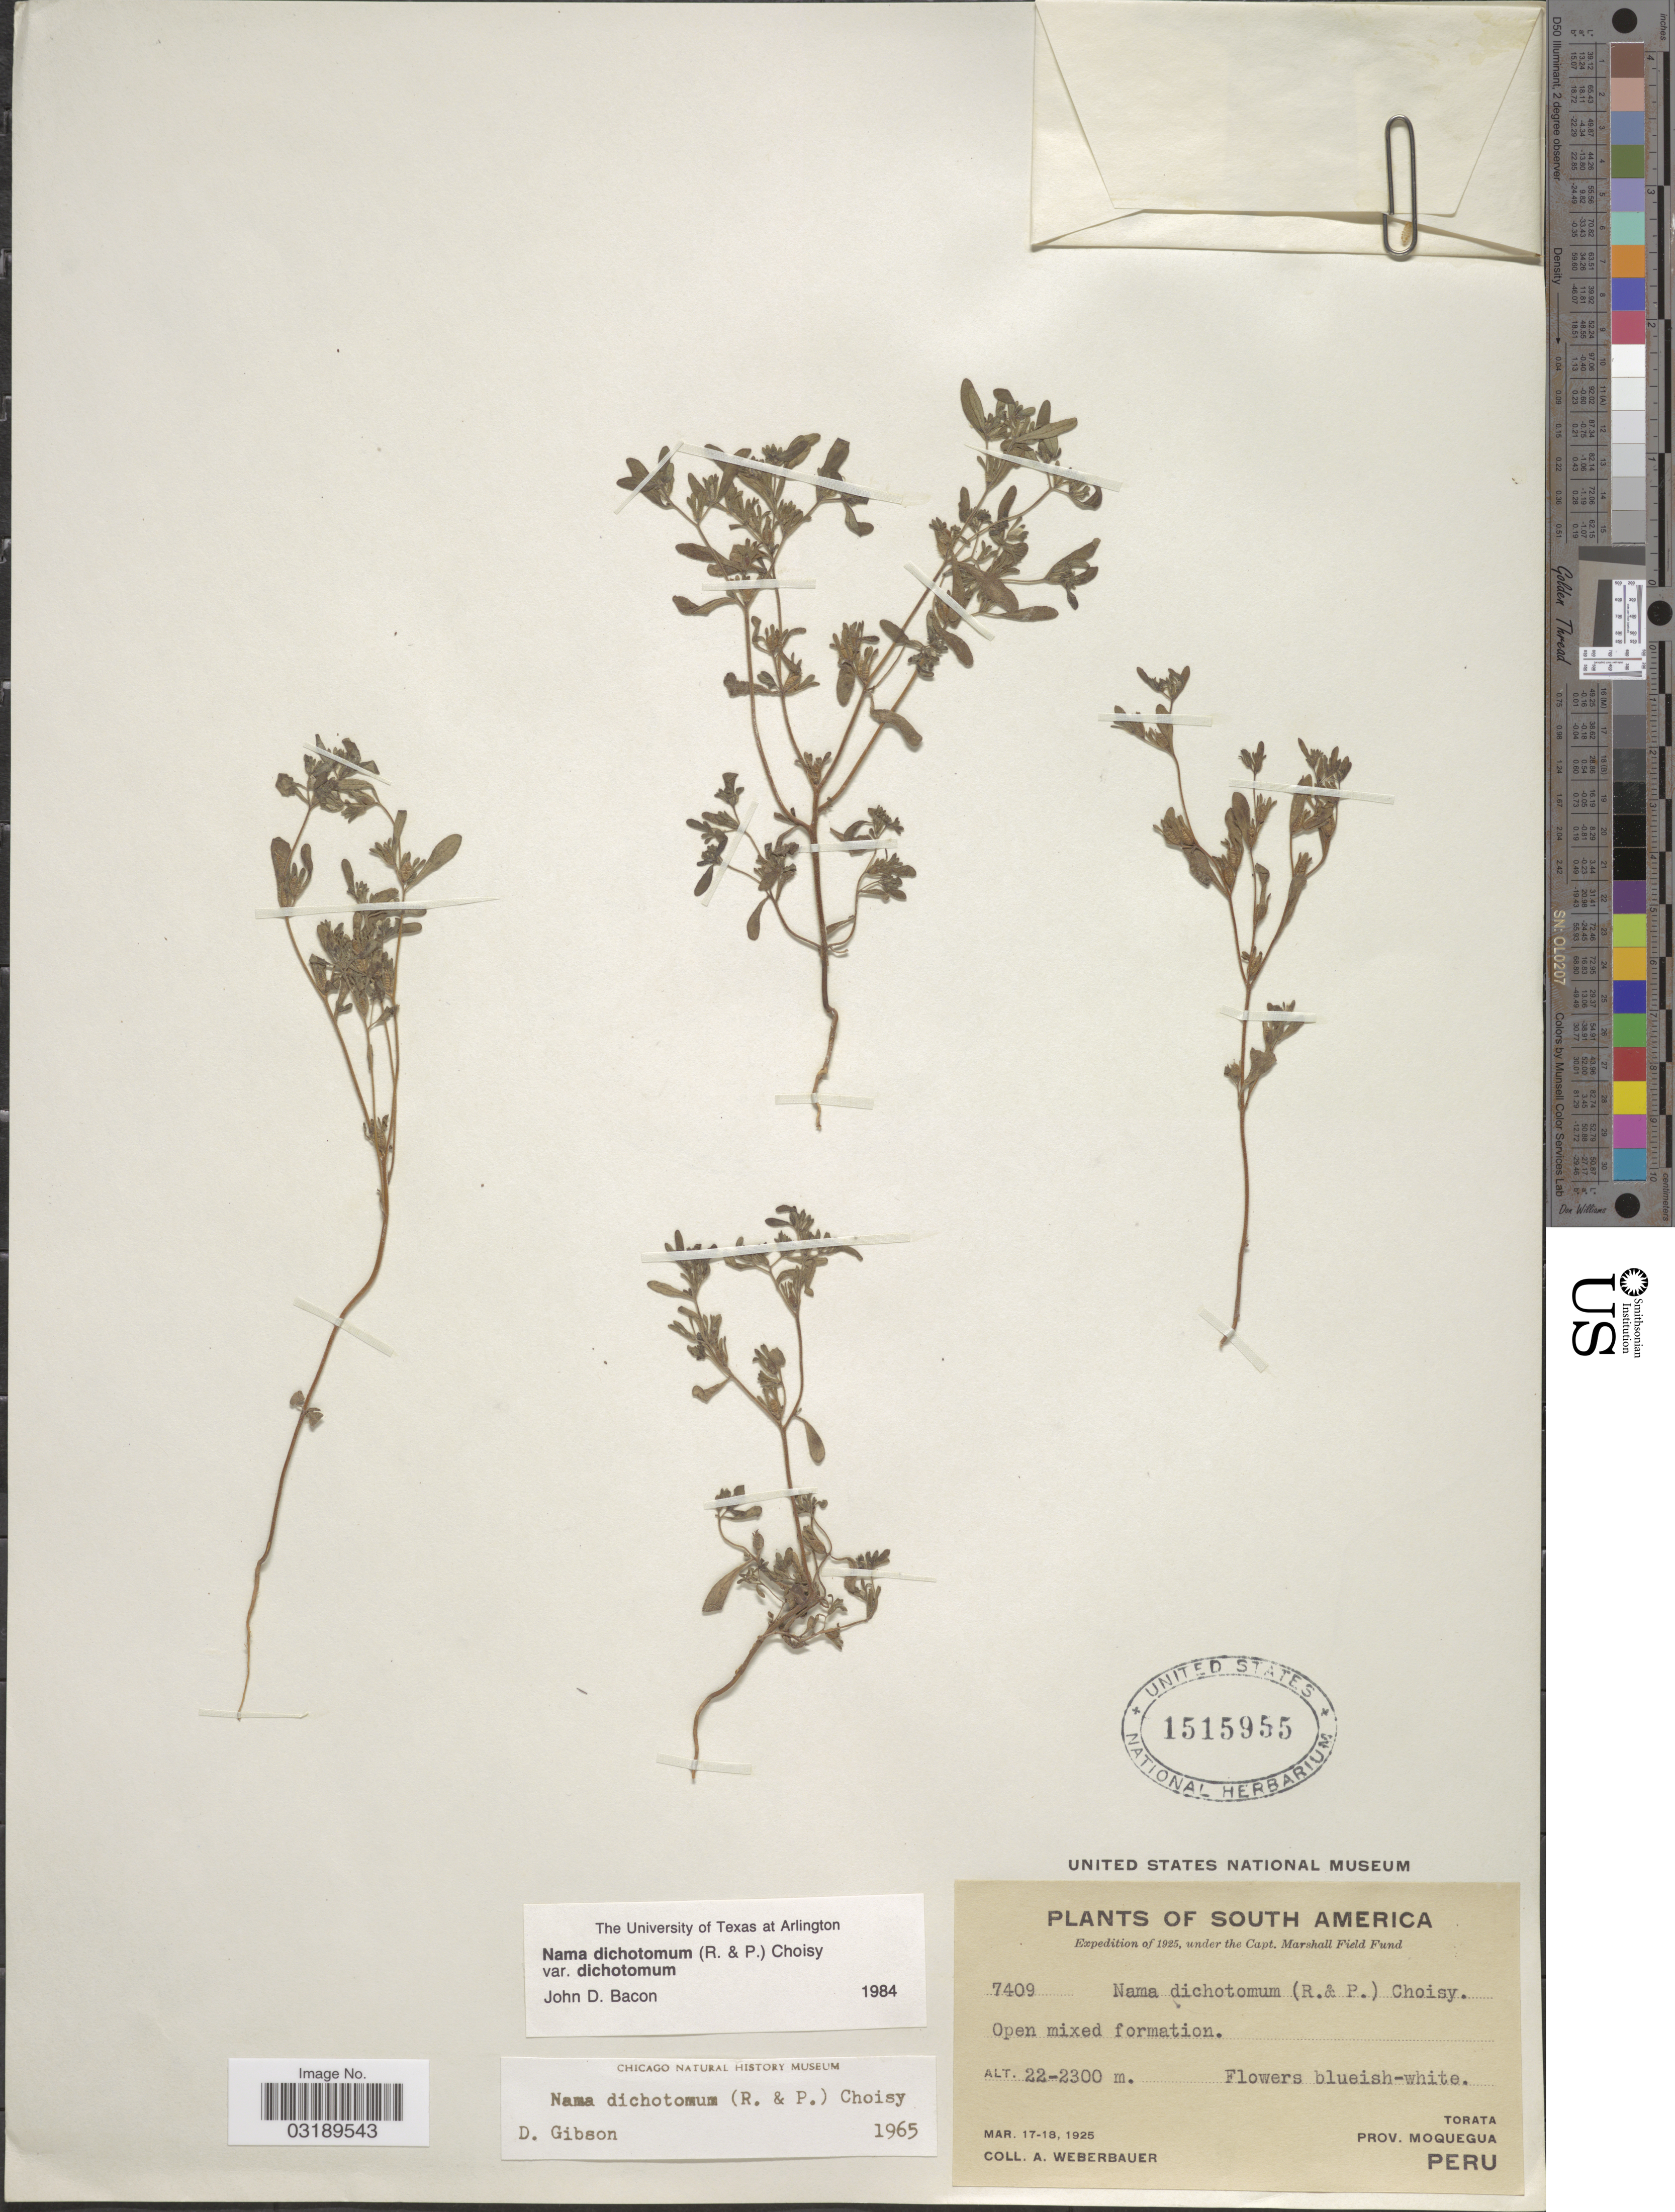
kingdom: Plantae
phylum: Tracheophyta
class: Magnoliopsida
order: Boraginales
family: Namaceae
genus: Nama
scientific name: Nama dichotoma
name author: (Ruiz & Pav.) Choisy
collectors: A. Weberbauer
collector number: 7409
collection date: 1925-03-17/1925-03-18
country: Peru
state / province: Moquegua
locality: Torata.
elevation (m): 2200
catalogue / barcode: US 1515955